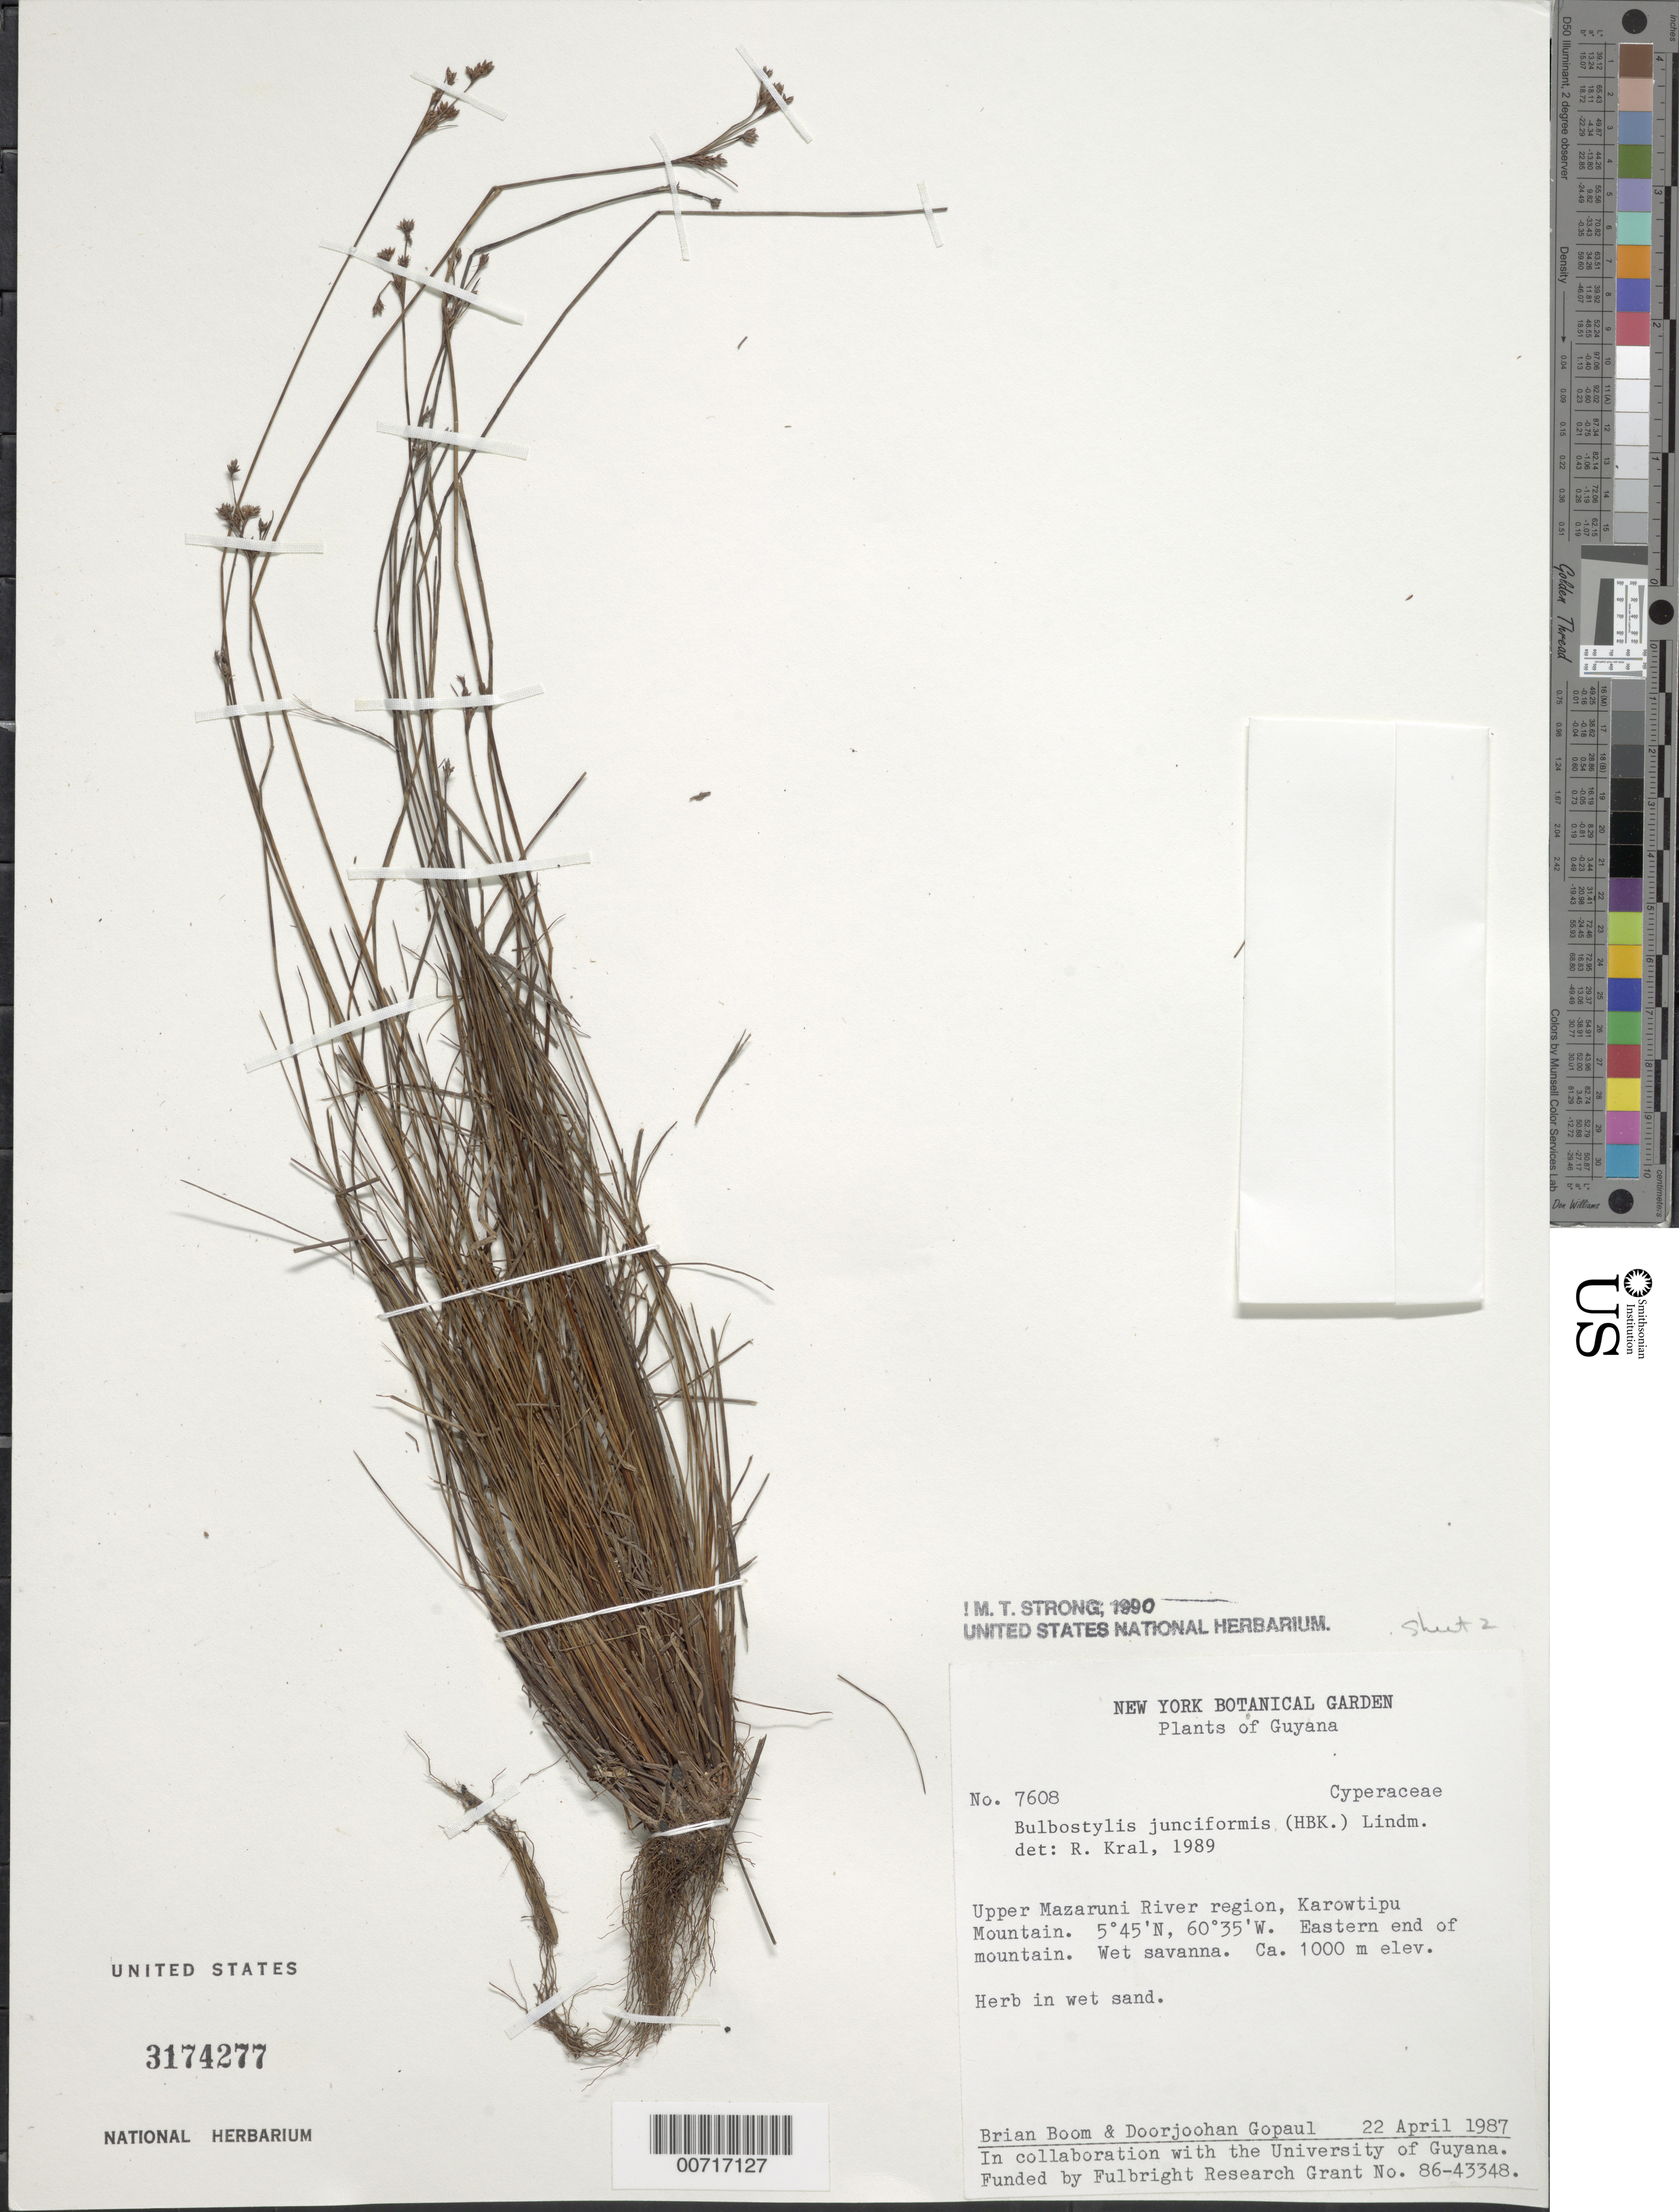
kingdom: Plantae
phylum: Tracheophyta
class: Liliopsida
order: Poales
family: Cyperaceae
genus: Bulbostylis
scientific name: Bulbostylis junciformis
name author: (Kunth) C.B. Clarke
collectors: B. M. Boom & D. Gopaul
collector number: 7608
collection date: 1987-04-22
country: Guyana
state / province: Cuyuni-Mazaruni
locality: Upper Mazaruni River region, Karowtipu Mountain, eastern end of mountain, wet savanna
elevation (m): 1000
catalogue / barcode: US 3174277